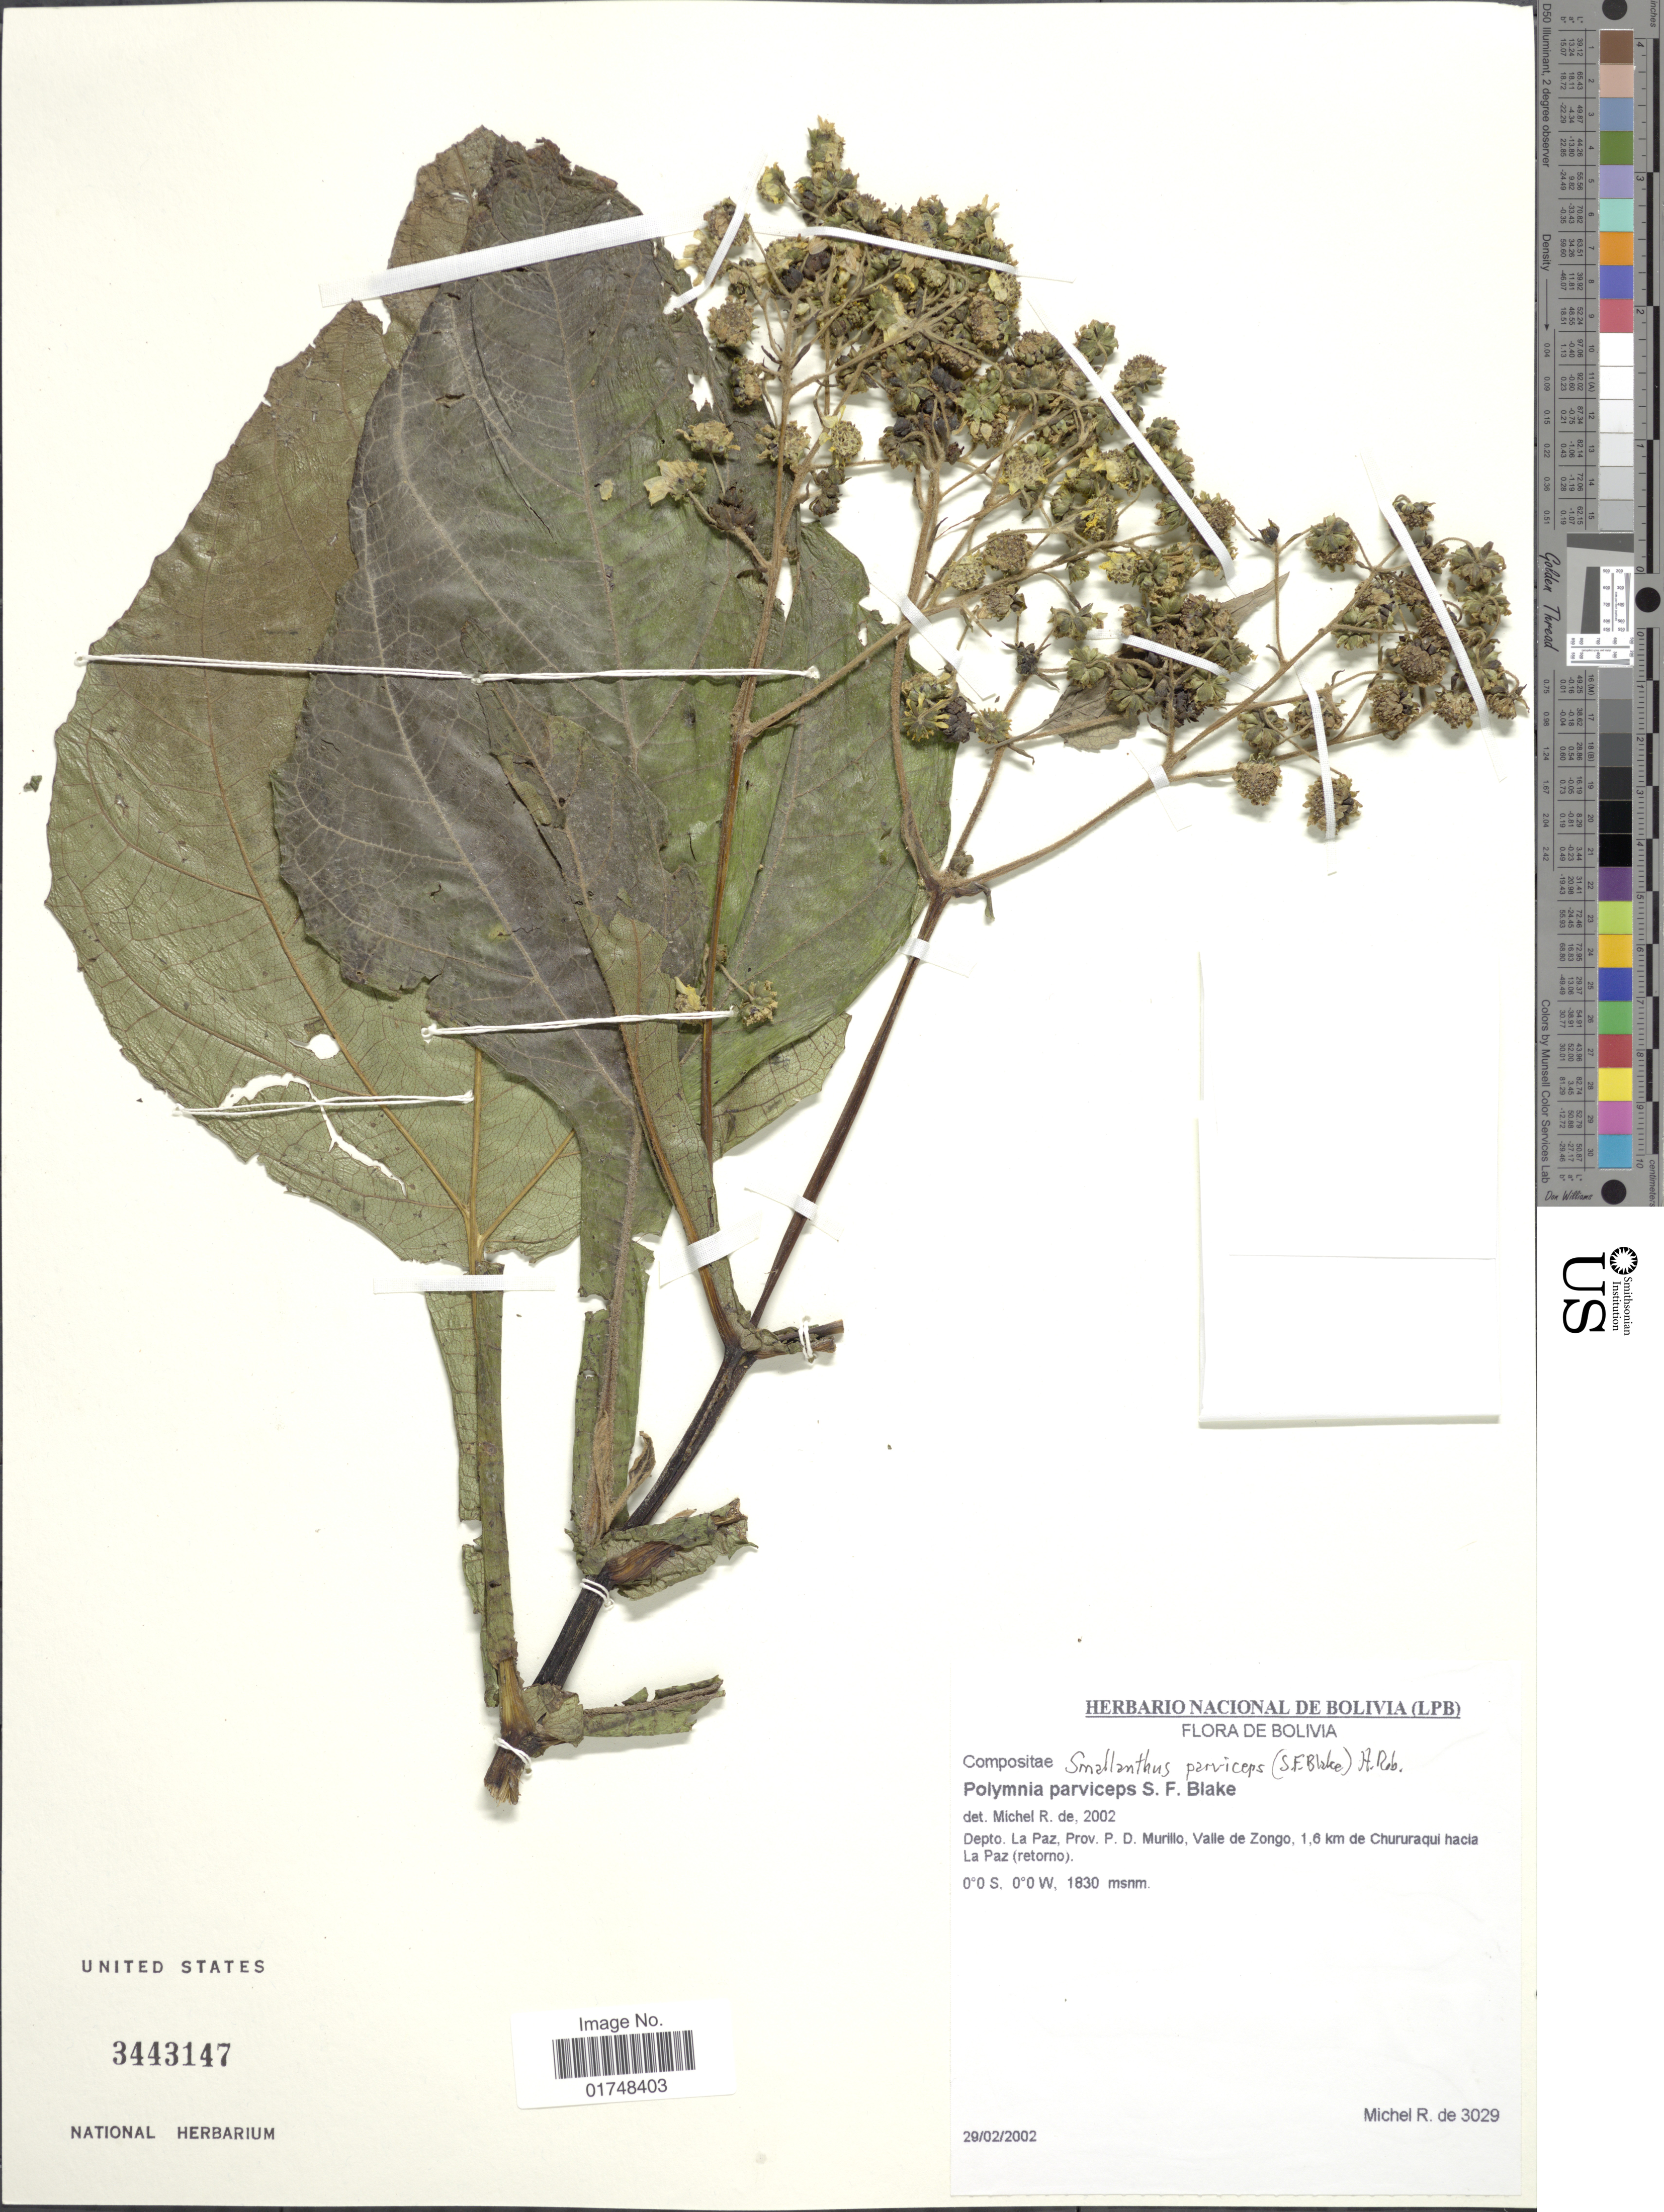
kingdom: Plantae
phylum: Tracheophyta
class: Magnoliopsida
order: Asterales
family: Asteraceae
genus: Smallanthus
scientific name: Smallanthus parviceps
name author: (S.F. Blake) H. Rob.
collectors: R. d. Michel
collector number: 3029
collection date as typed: Transcribed d/m/y: 29/2/2002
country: Bolivia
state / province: La Paz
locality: Prov. P. D. Murillo, Valle de Zongo, 1.6 km de Chururaqui hacia La Paz (retorno)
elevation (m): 1830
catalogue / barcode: US 3443147